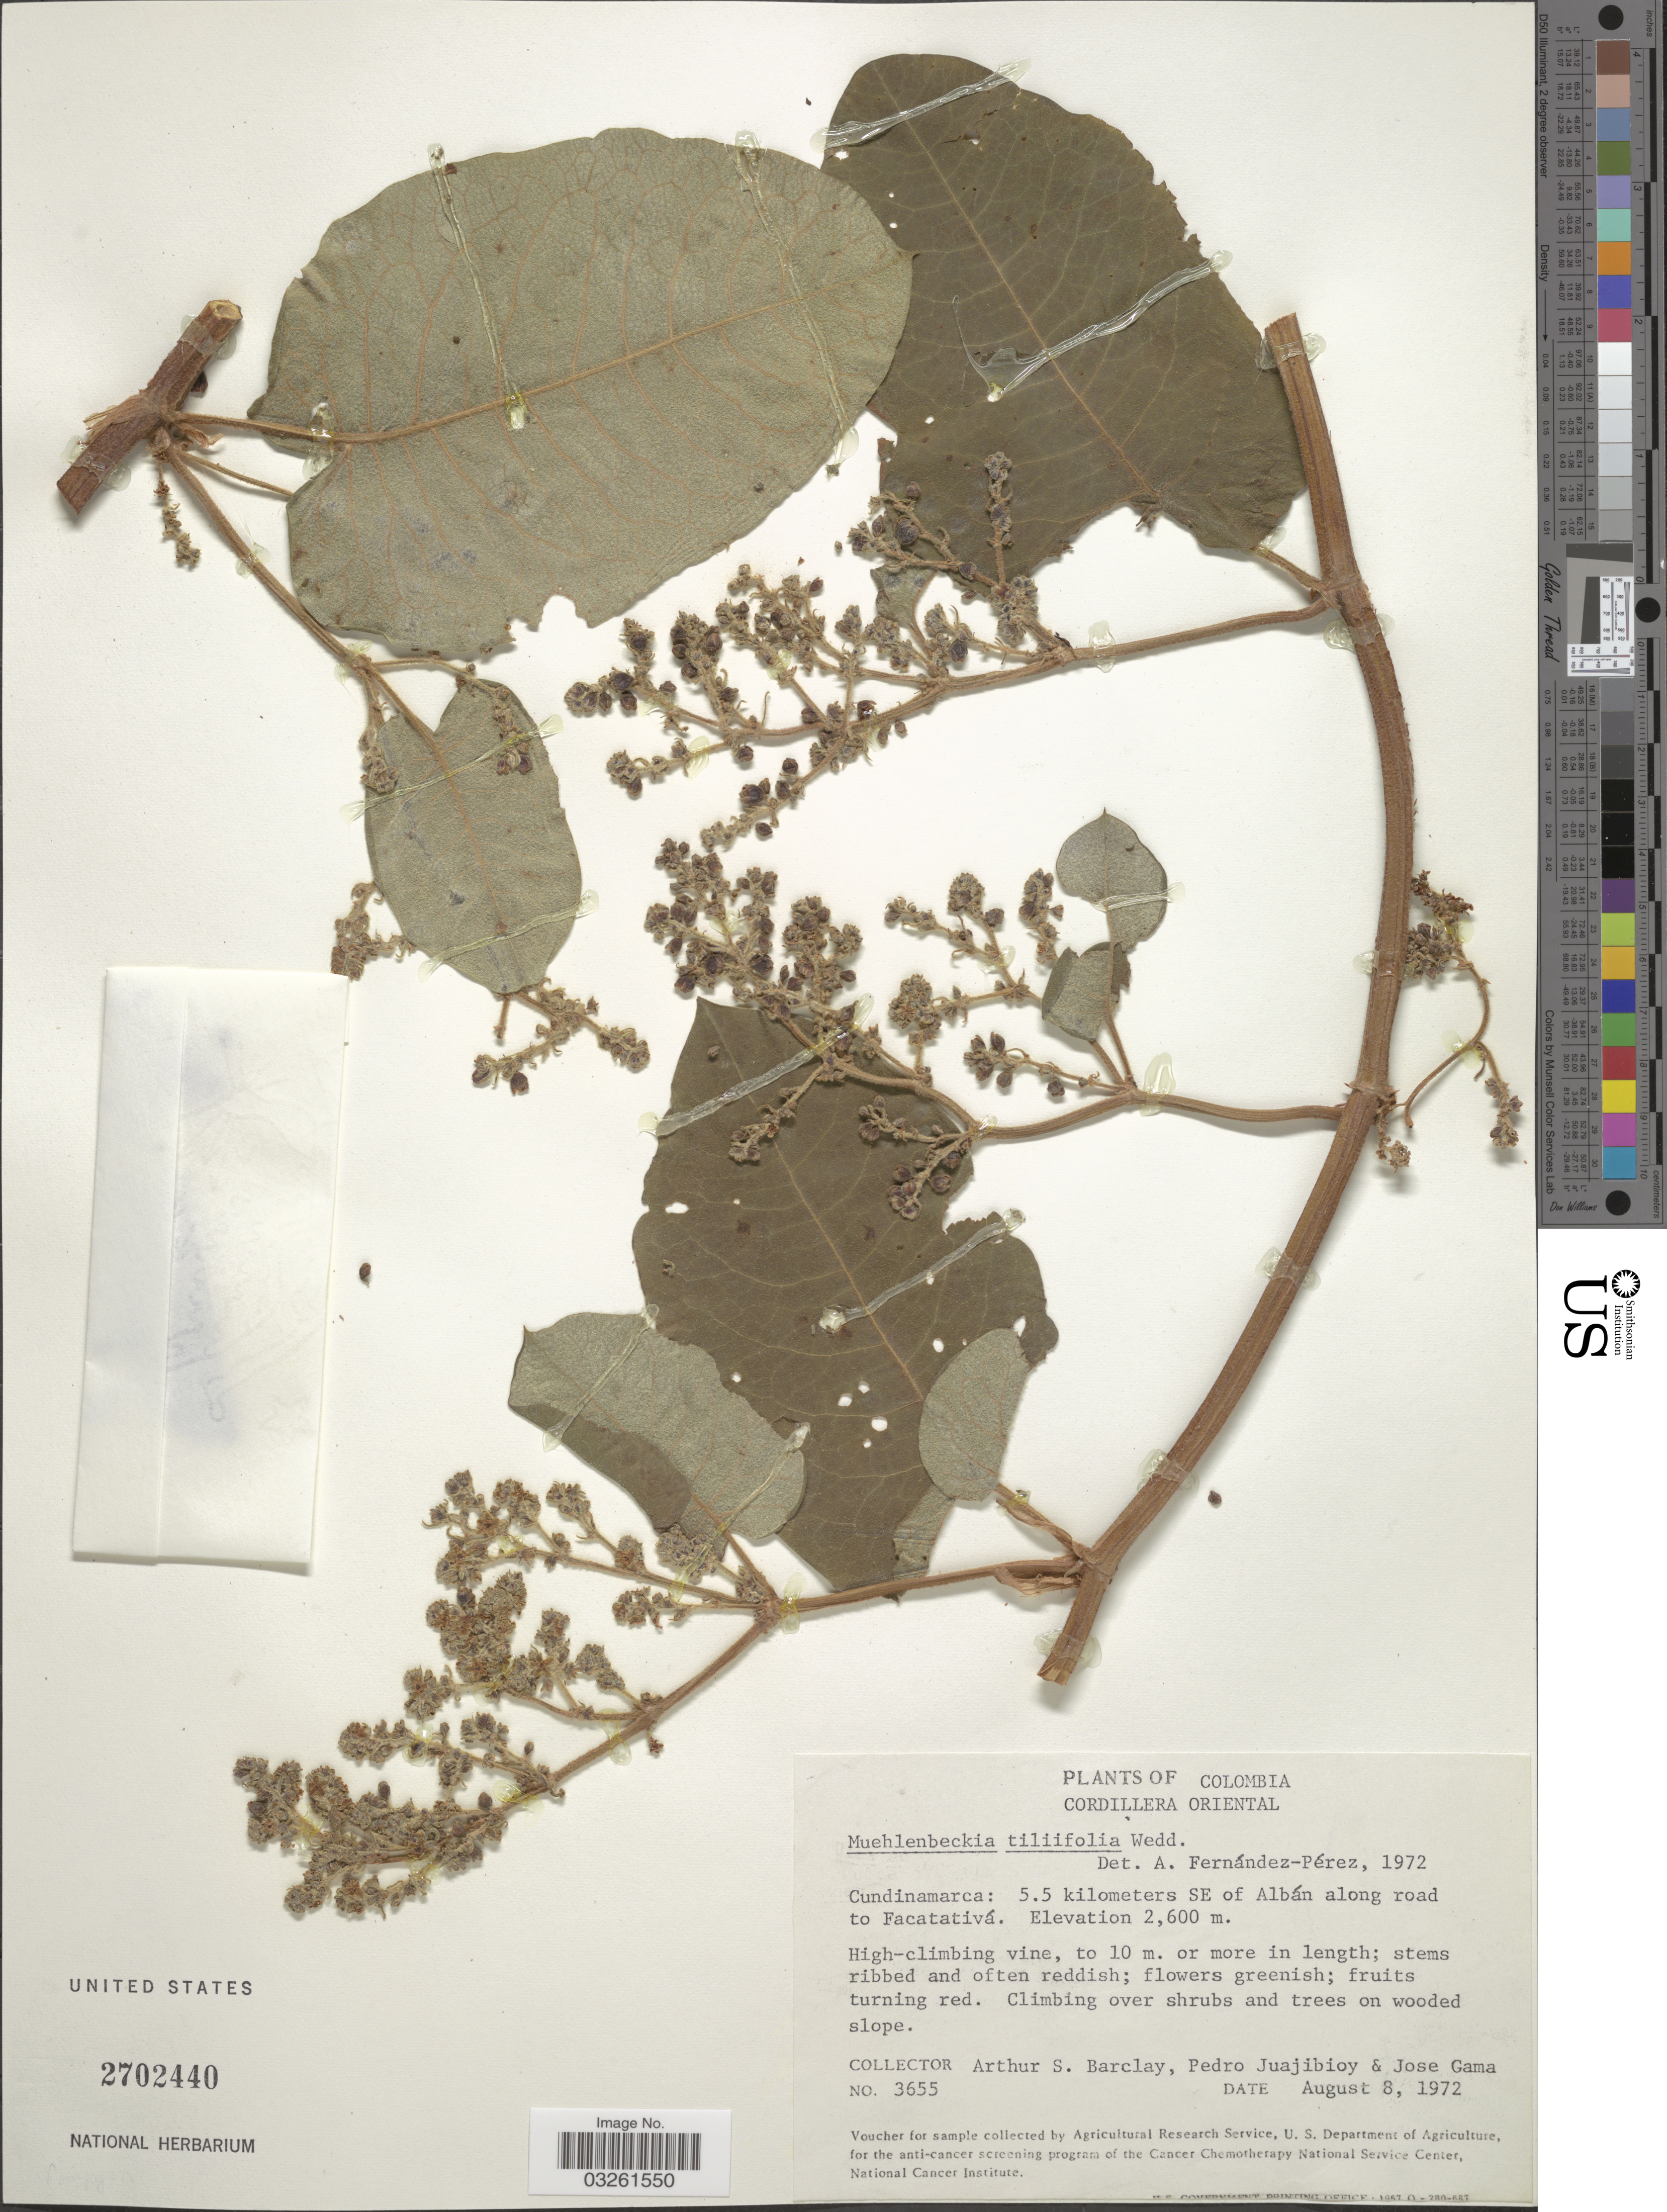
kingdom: Plantae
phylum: Tracheophyta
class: Magnoliopsida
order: Caryophyllales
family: Polygonaceae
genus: Muehlenbeckia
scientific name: Muehlenbeckia tiliifolia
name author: Wedd.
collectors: A. S. Barclay, P. Juajibioy & J. Gama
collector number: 3655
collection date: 1972-08-08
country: Colombia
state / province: Cundinamarca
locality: Cordillera Oriental, 5.5 kilometers SE of Albán along road to Facatativá.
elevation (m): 2600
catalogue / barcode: US 2702400